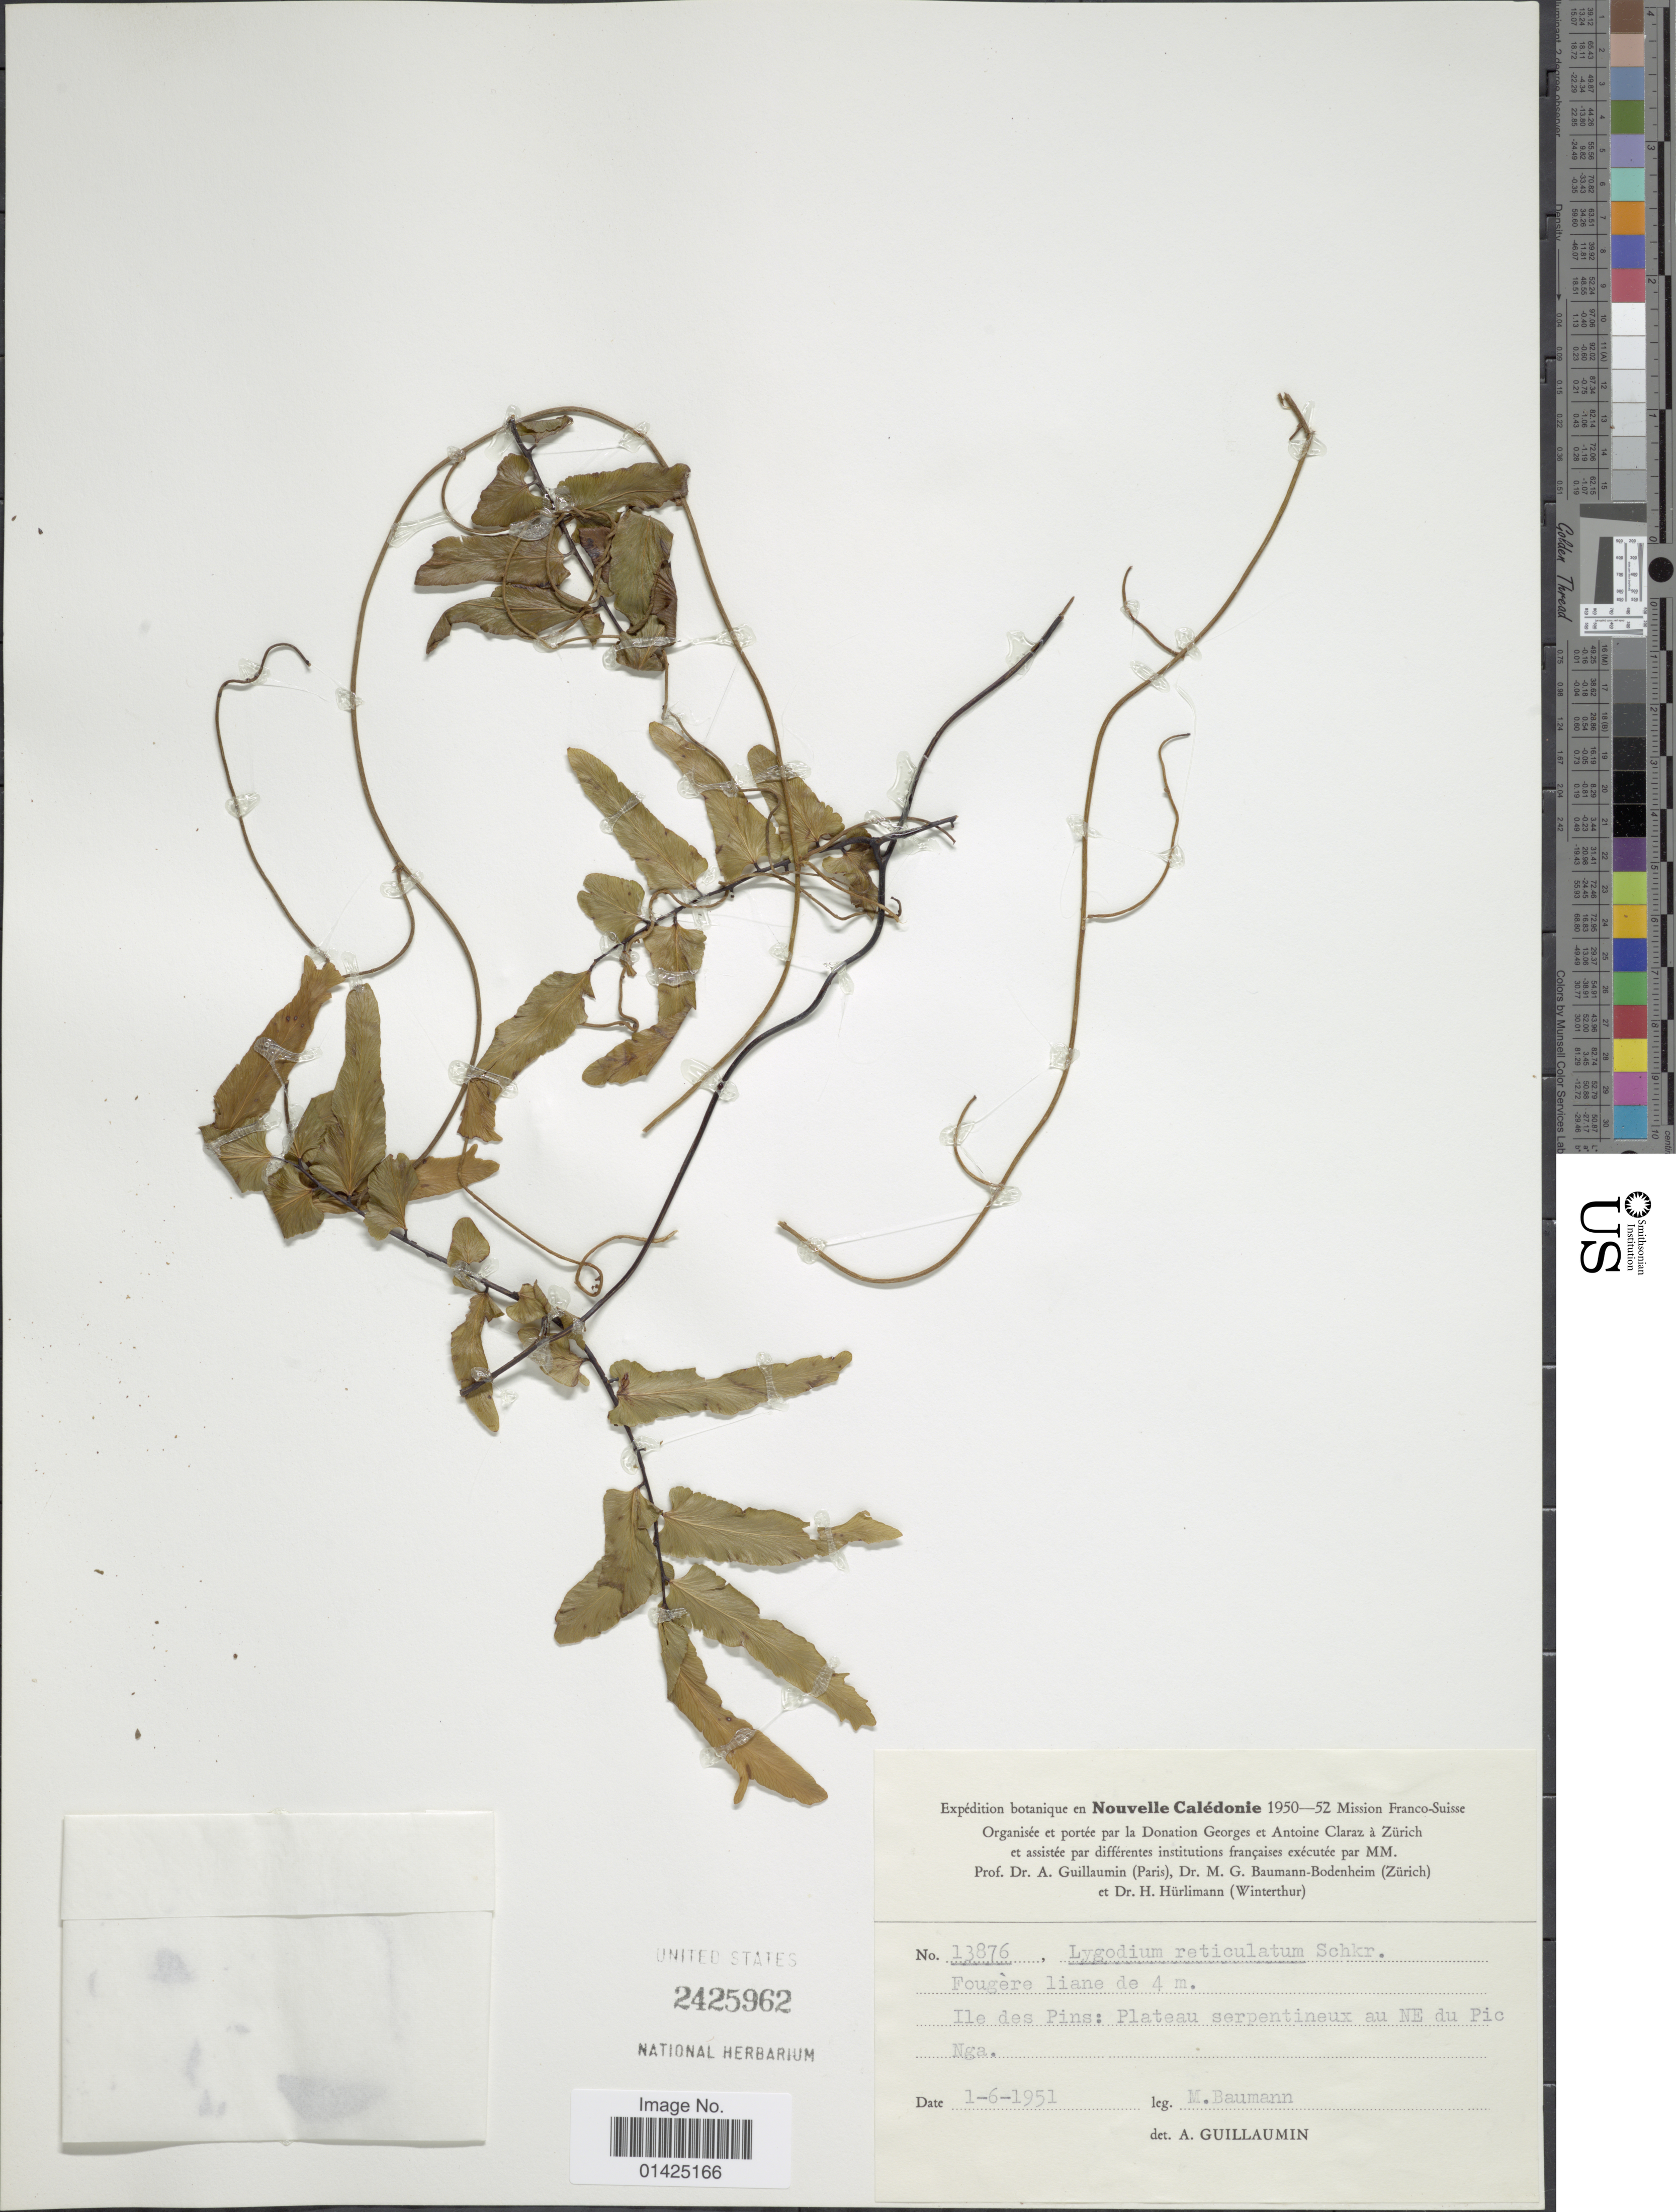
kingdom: Plantae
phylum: Tracheophyta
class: Polypodiopsida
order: Schizaeales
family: Lygodiaceae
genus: Lygodium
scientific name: Lygodium reticulatum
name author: Schkuhr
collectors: M. Baumann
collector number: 13876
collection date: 1951-06-01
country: New Caledonia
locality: Fougère lian de 4m. Ile des Pins: Plateau serpentineux au NE du Pic Nga.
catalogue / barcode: US 2425962